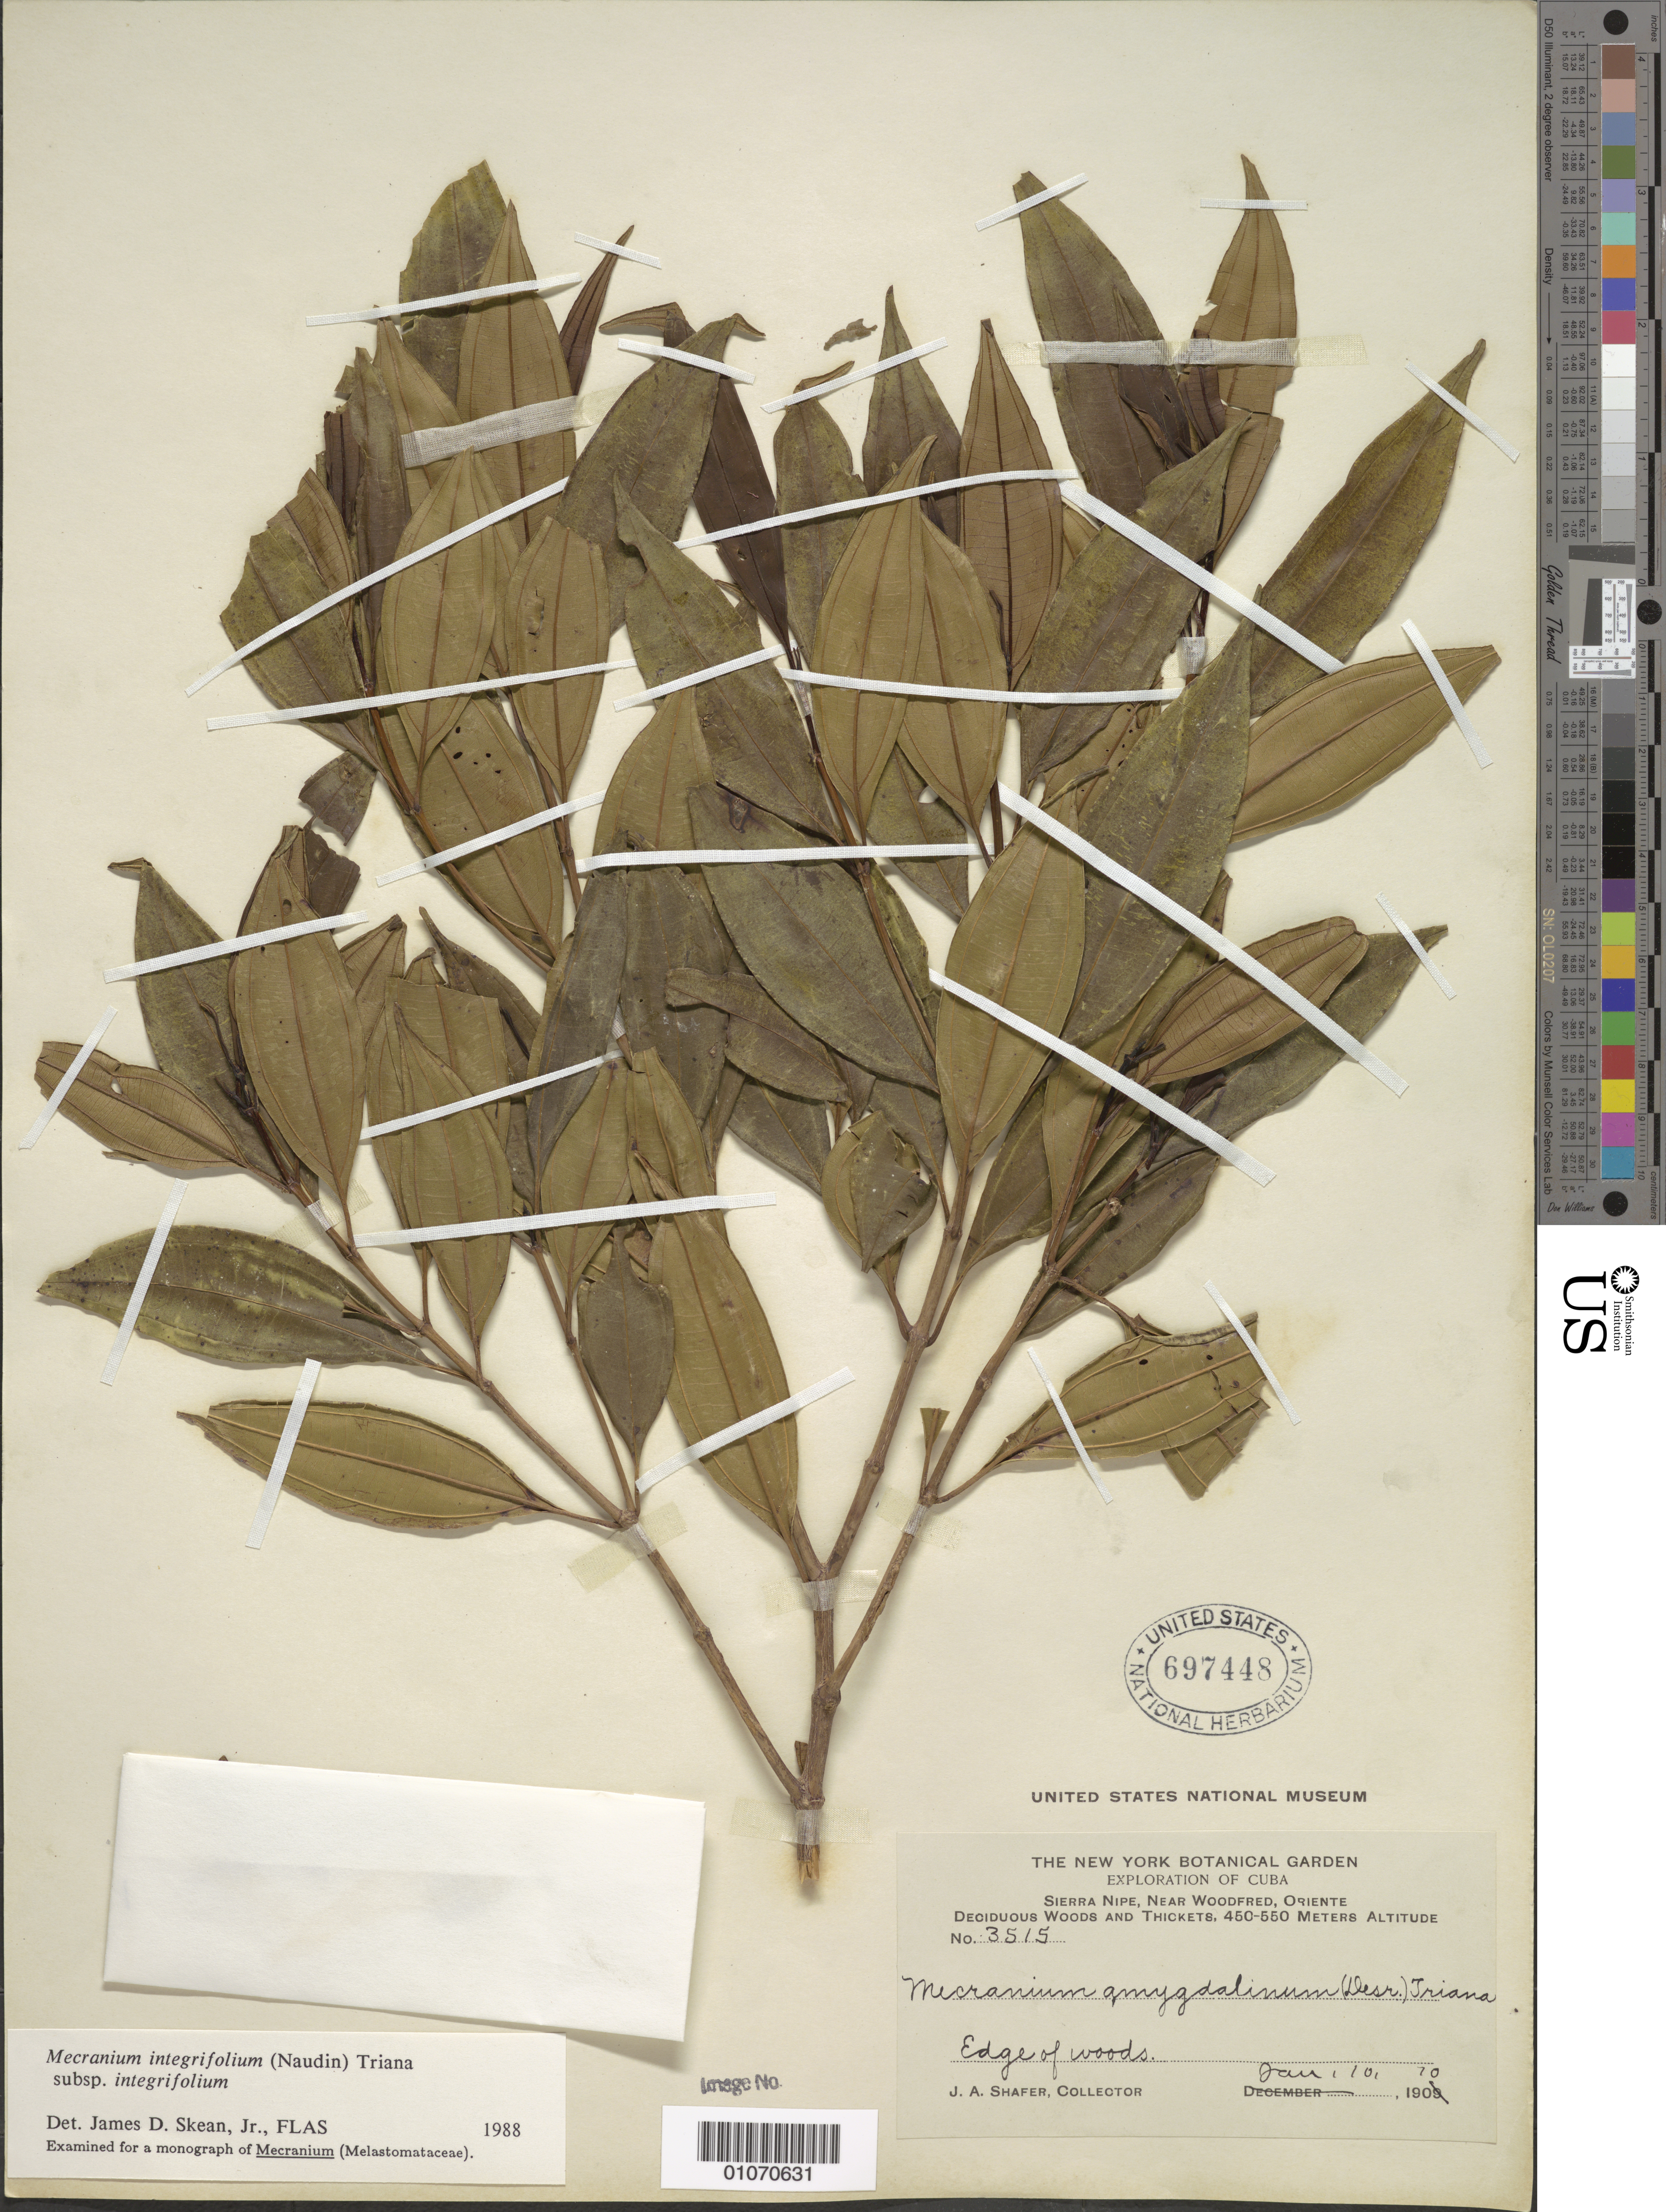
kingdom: Plantae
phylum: Tracheophyta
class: Magnoliopsida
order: Myrtales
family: Melastomataceae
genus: Mecranium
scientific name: Mecranium integrifolium subsp. integrifolium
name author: (Naudin) Triana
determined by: Skean, J. D., Jr.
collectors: J. A. Shafer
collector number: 3515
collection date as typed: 10 Jan 1910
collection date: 1910-01-10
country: Cuba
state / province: Holguín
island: Cuba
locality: Sierra Nipe, near Woodfred [Oriente]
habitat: Deciduous woods and thickets; edge of woods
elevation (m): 450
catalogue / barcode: US 697448